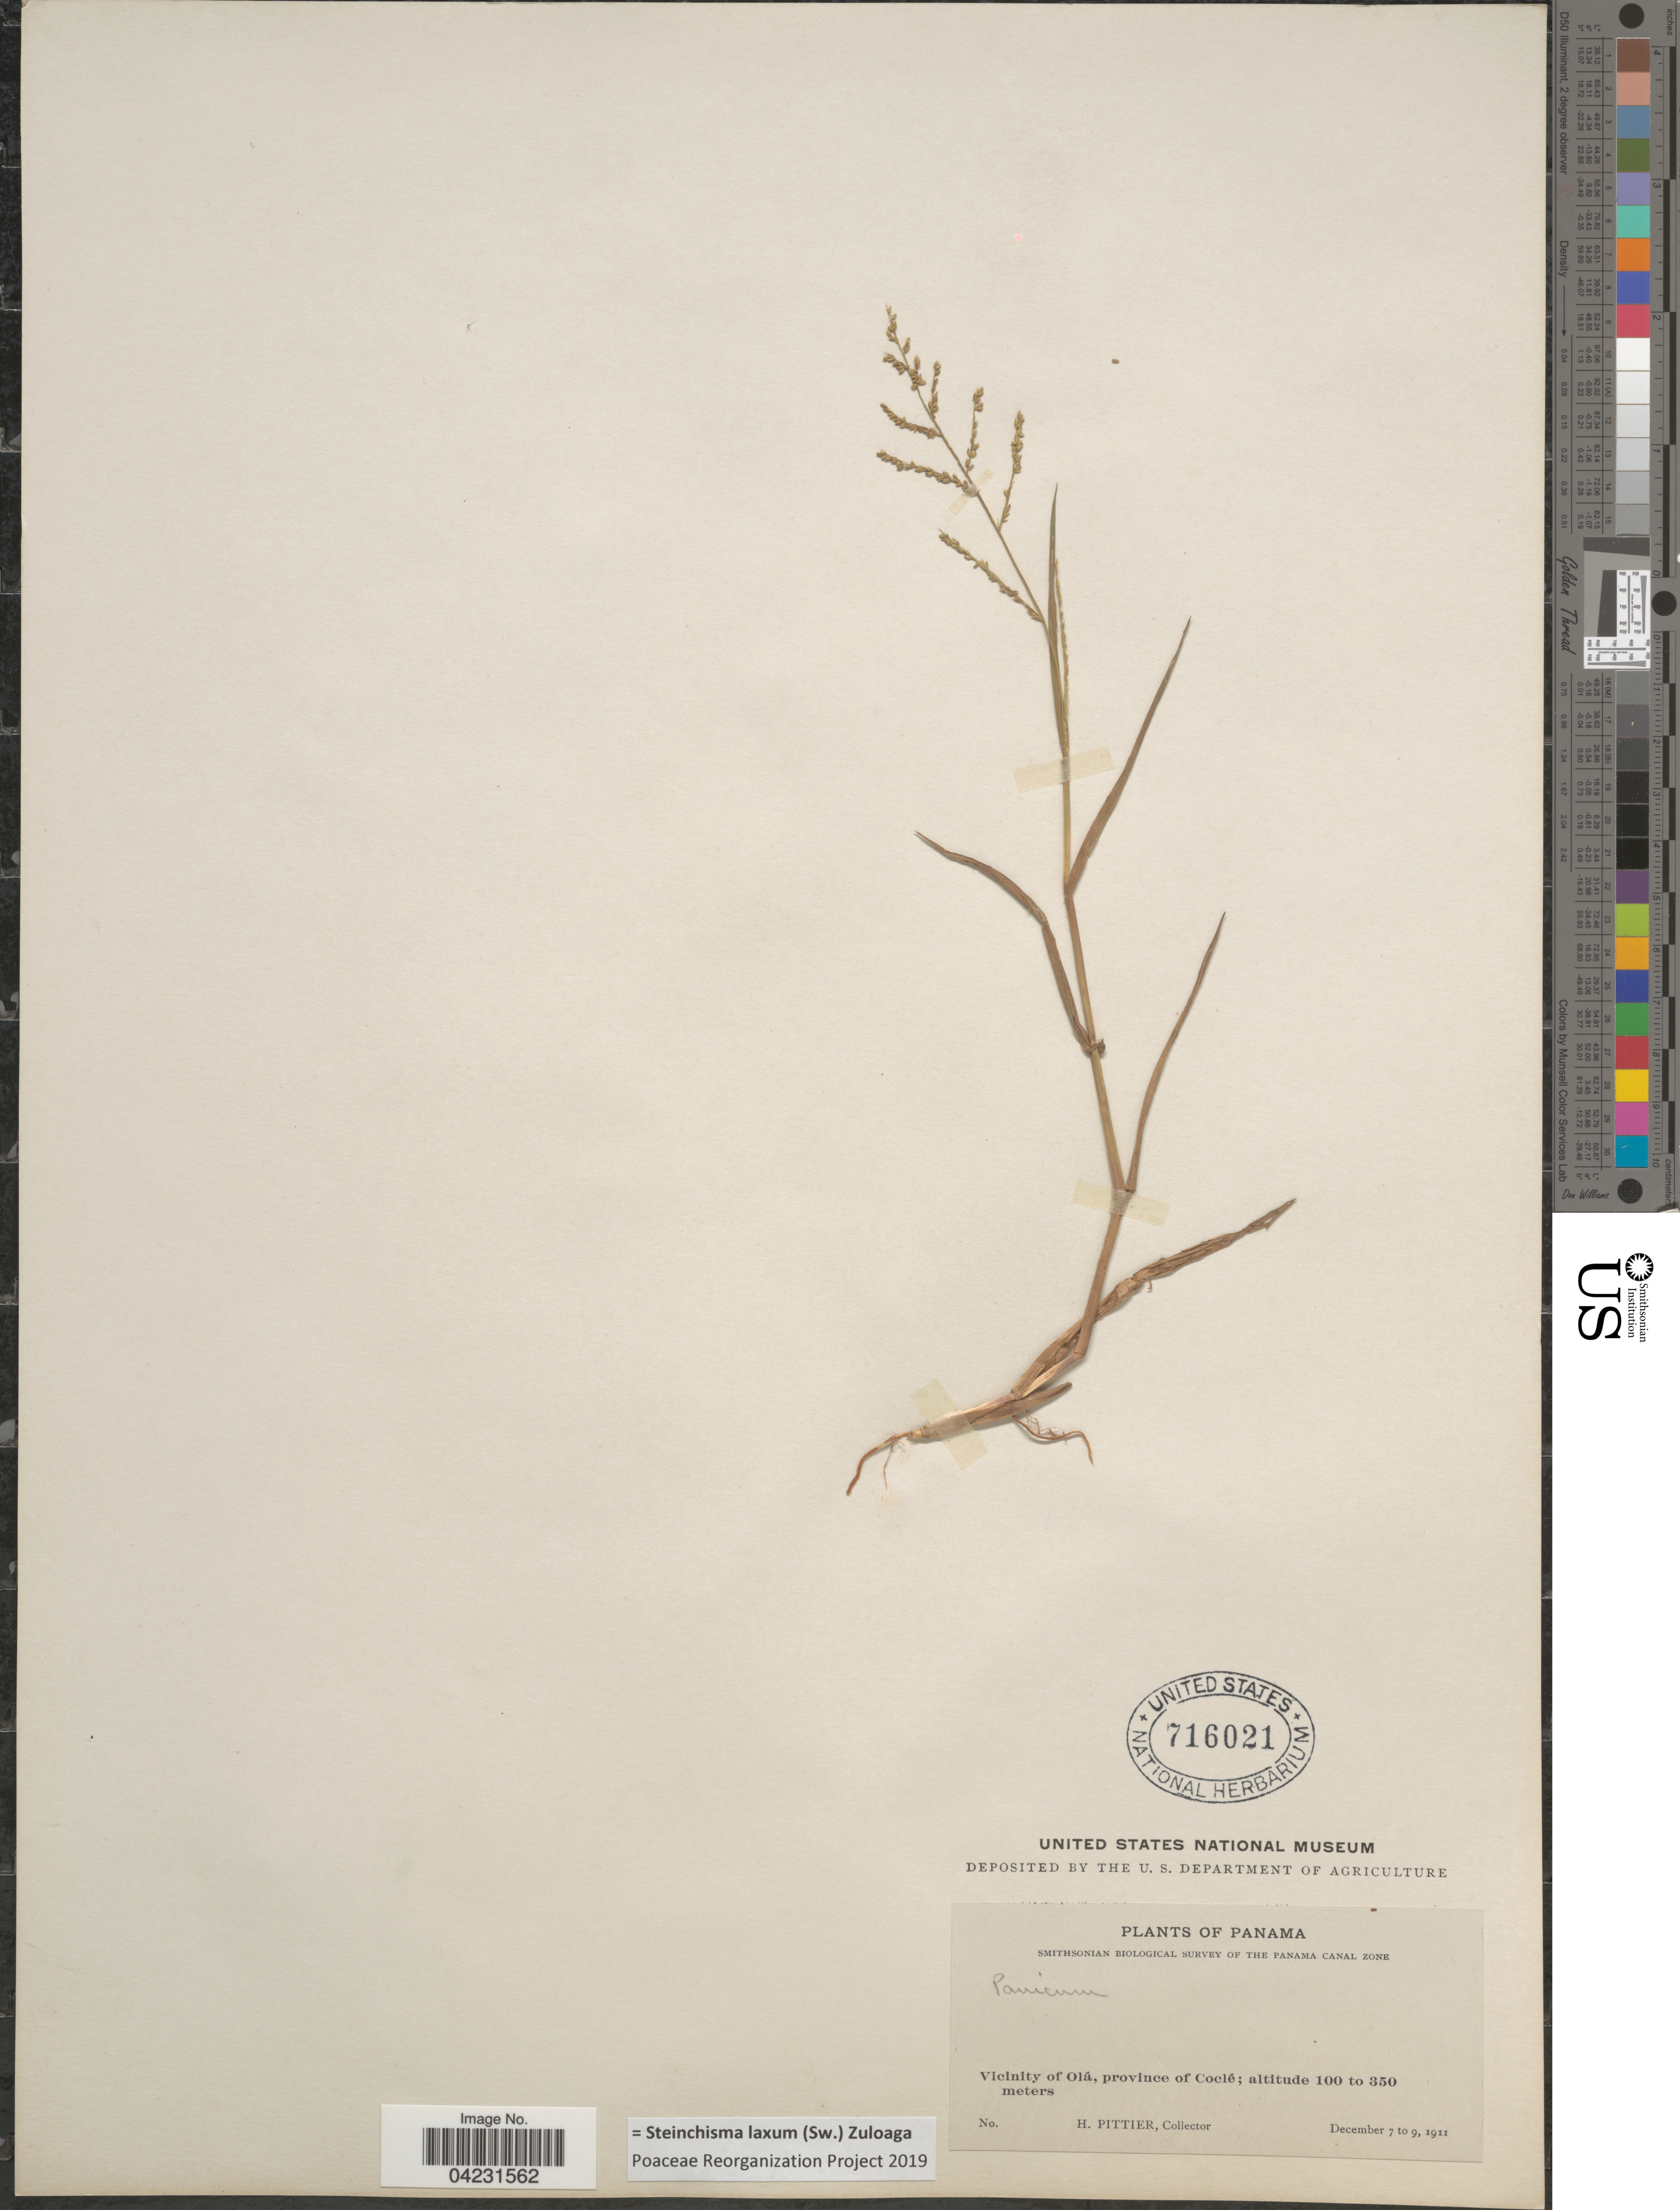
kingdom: Plantae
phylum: Tracheophyta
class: Liliopsida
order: Poales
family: Poaceae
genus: Steinchisma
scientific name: Steinchisma laxum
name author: (Sw.) Zuloaga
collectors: H. F. Pittier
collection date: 1911-12-07/1911-12-09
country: Panama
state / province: Cocle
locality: Smithsonian Biological Survey of the Panama Canal Zone. Vicinity of Olá.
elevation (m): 100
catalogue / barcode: US 716021